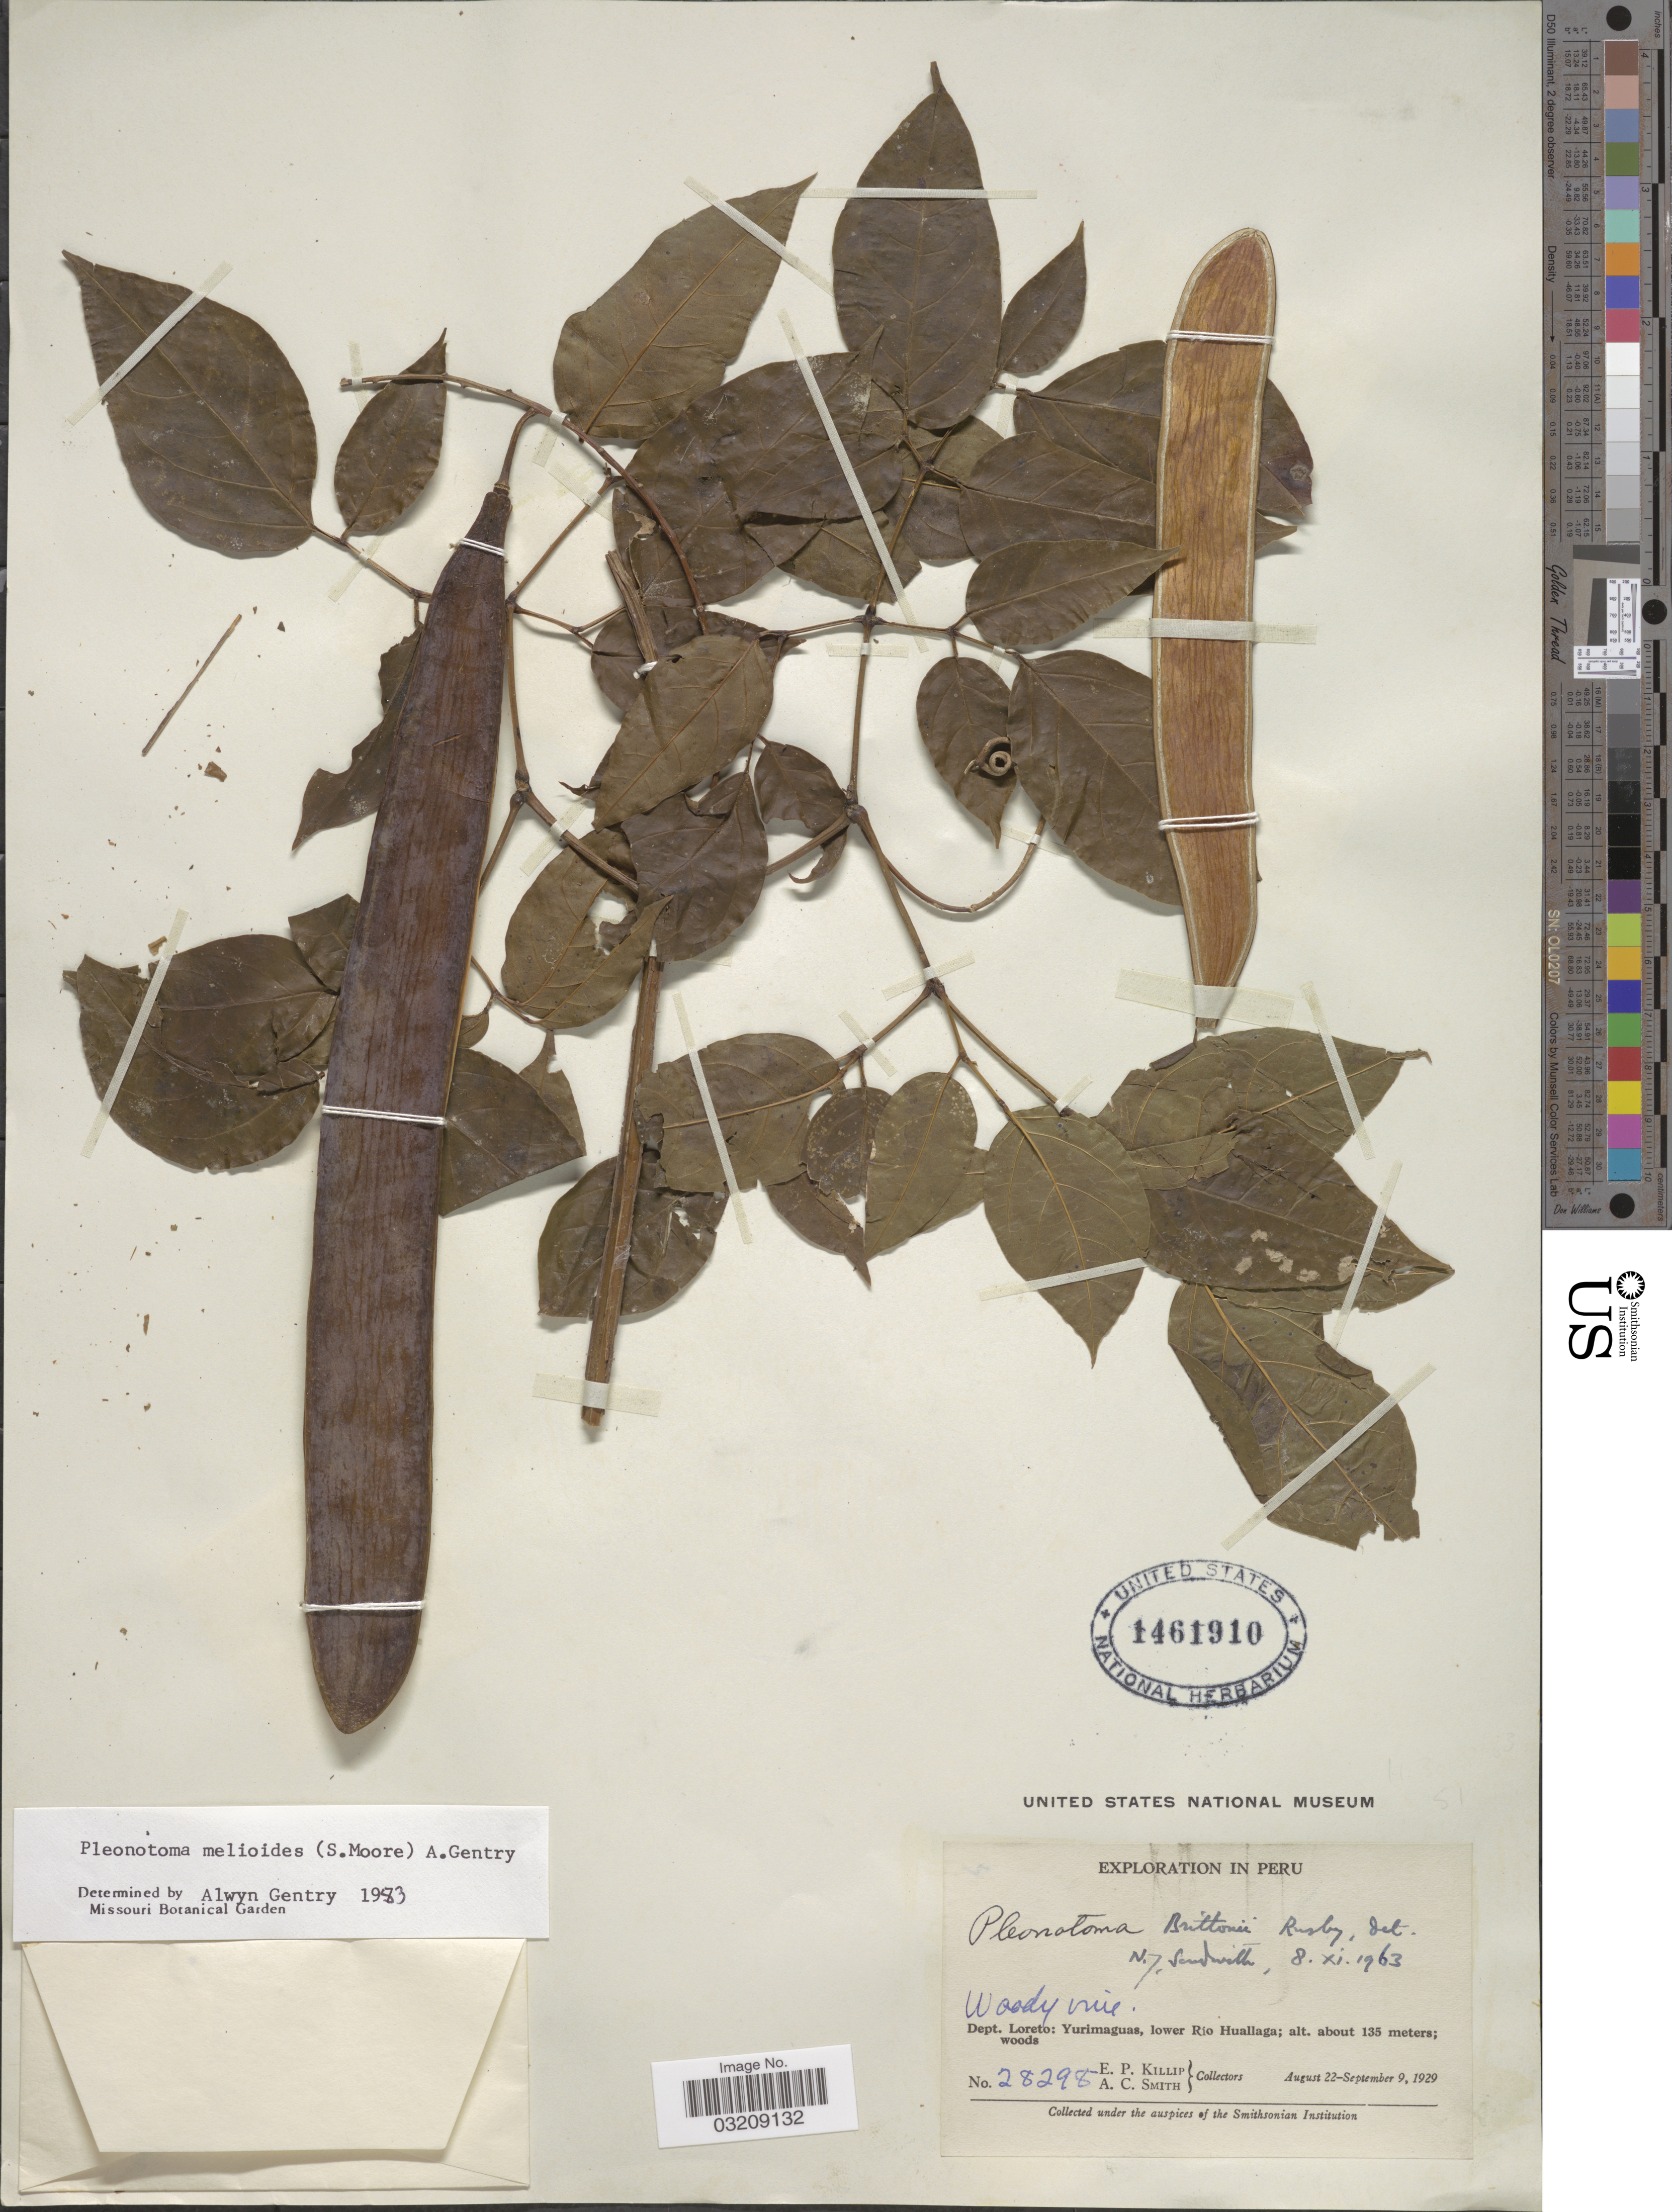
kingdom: Plantae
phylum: Tracheophyta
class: Magnoliopsida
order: Lamiales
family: Bignoniaceae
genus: Pleonotoma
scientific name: Pleonotoma melioides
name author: (S. Moore) A.H. Gentry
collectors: E. P. Killip & A. C. Smith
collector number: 28298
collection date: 1929-08-22/1929-09-09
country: Peru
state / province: Loreto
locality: Dept. Loreto: Yurimaguas, lower Río Huallaga.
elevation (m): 135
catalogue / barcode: US 1461910